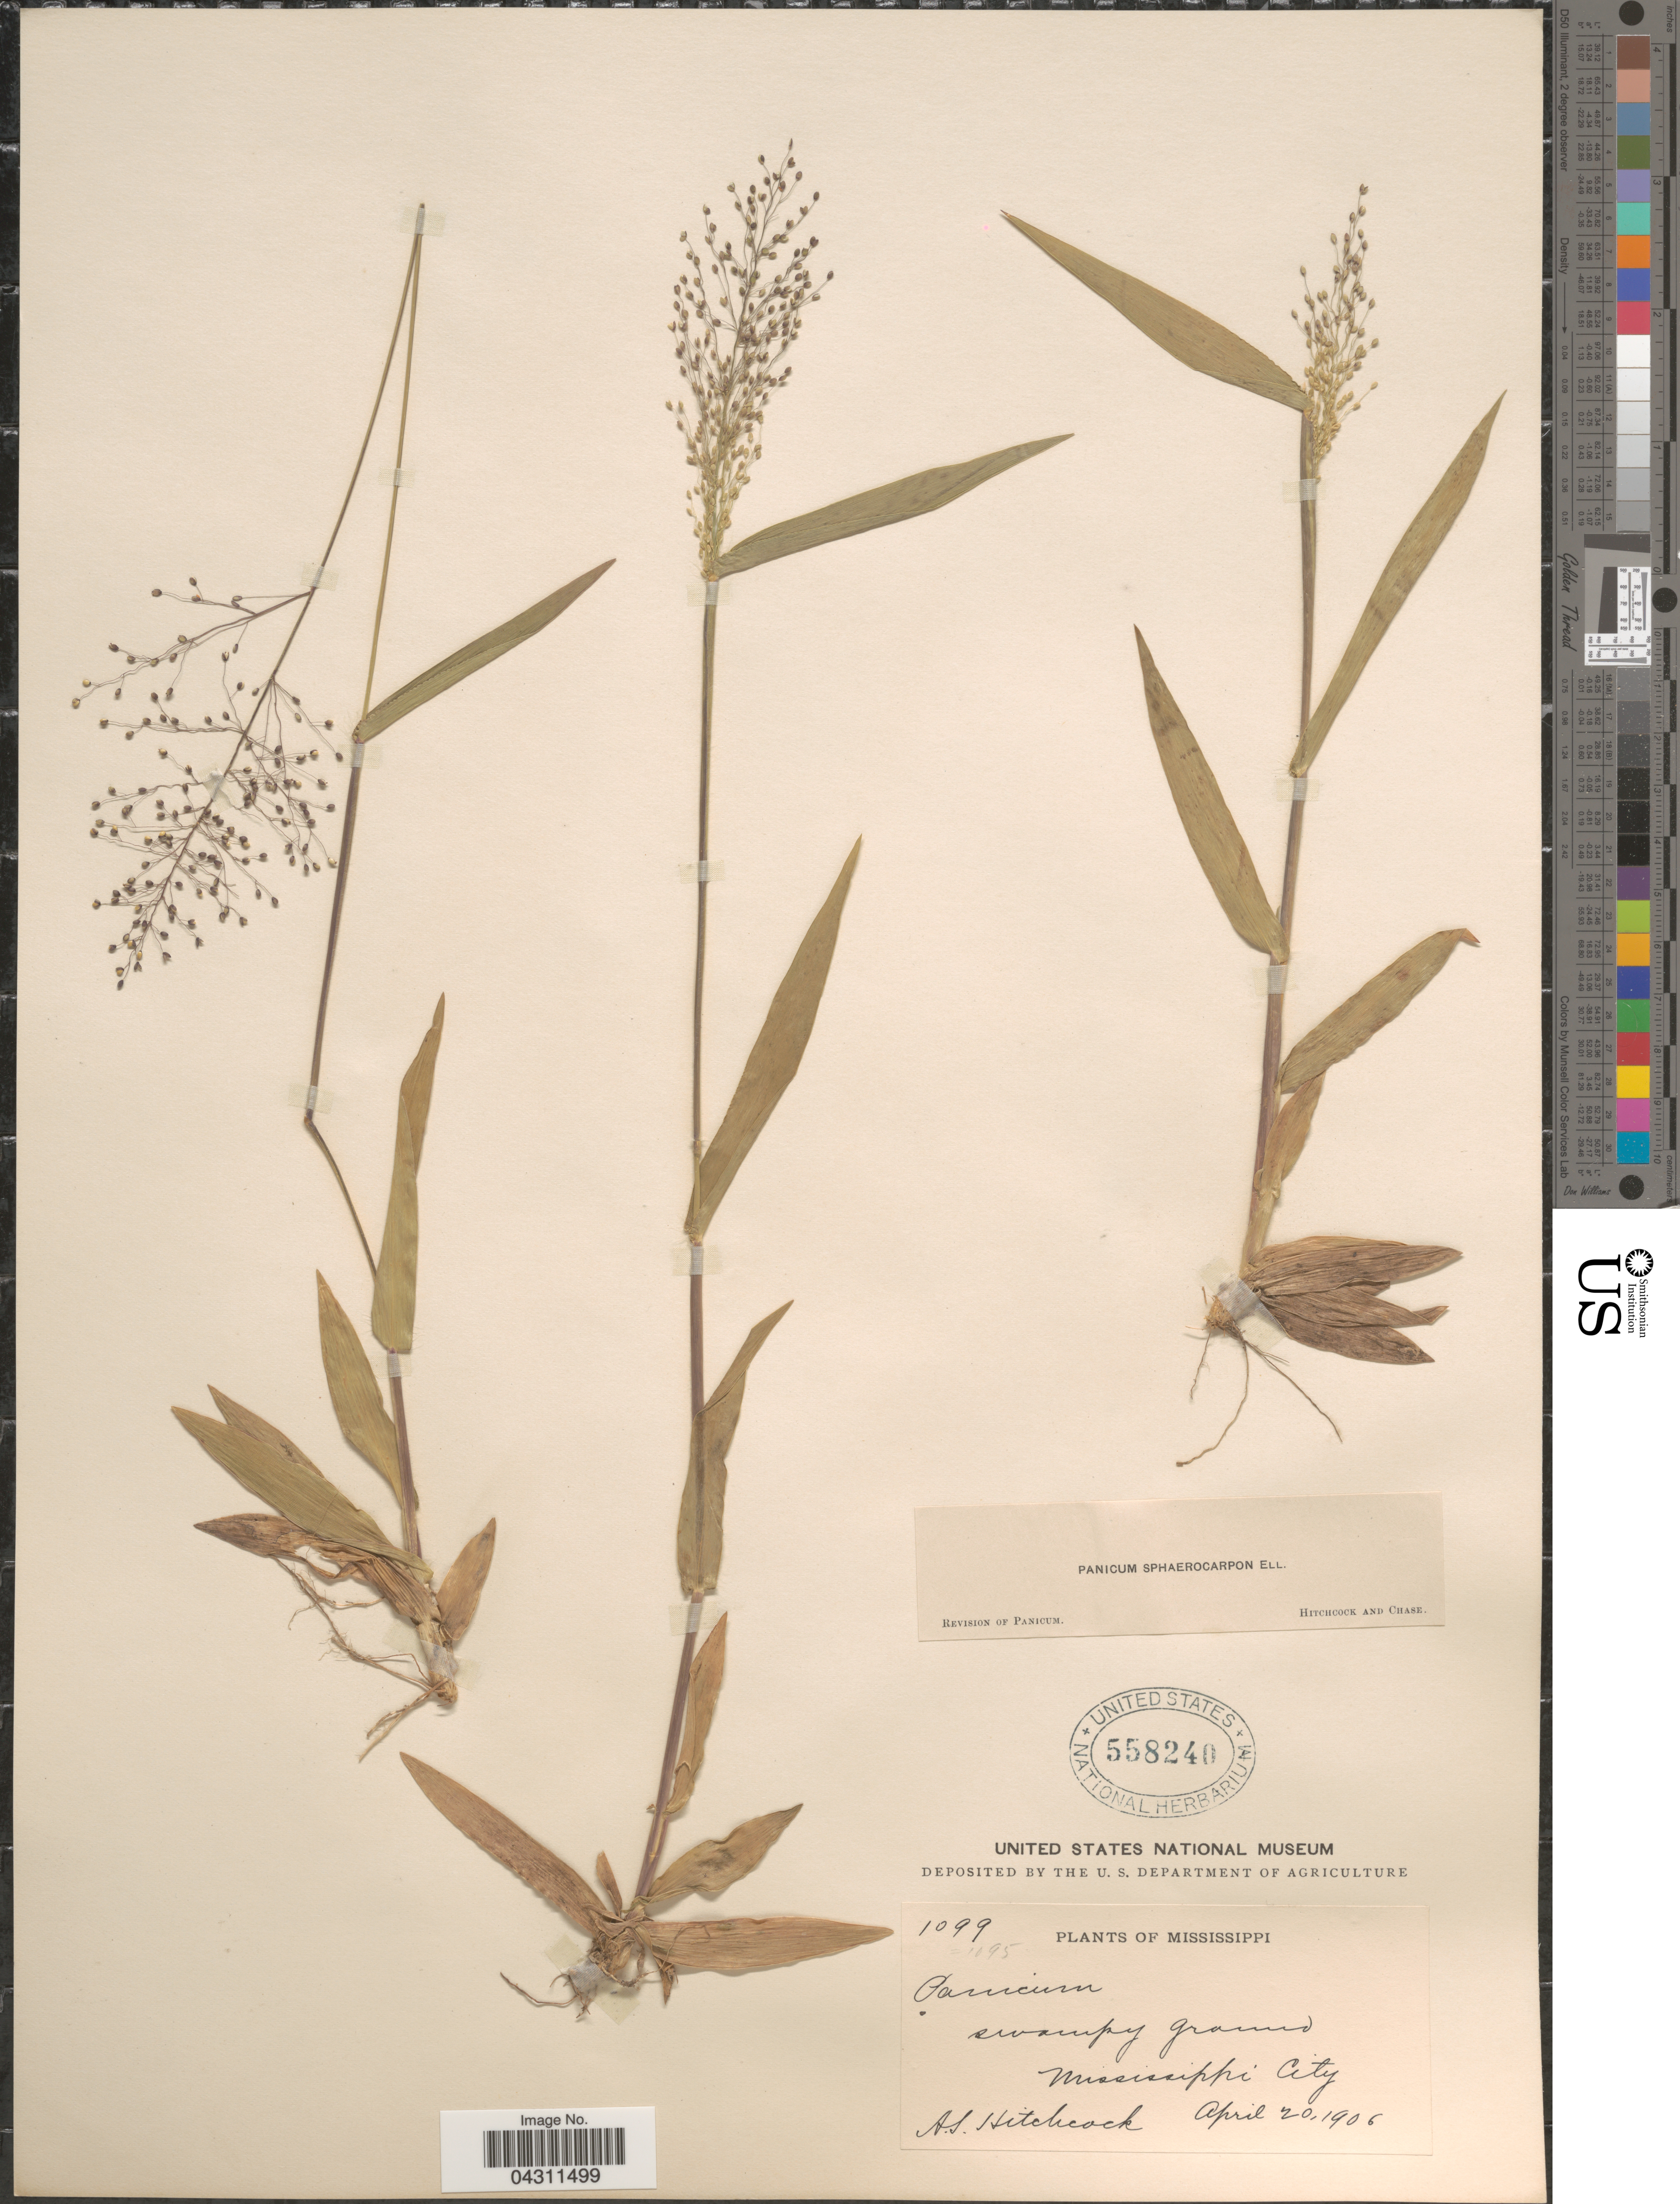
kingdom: Plantae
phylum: Tracheophyta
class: Liliopsida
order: Poales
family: Poaceae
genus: Dichanthelium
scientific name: Dichanthelium sphaerocarpon var. sphaerocarpon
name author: (Elliott) Gould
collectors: A. S. Hitchcock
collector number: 1099=1095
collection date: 1906-04-20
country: United States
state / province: Mississippi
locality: Swampy ground. Mississippi City.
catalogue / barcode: US 558240